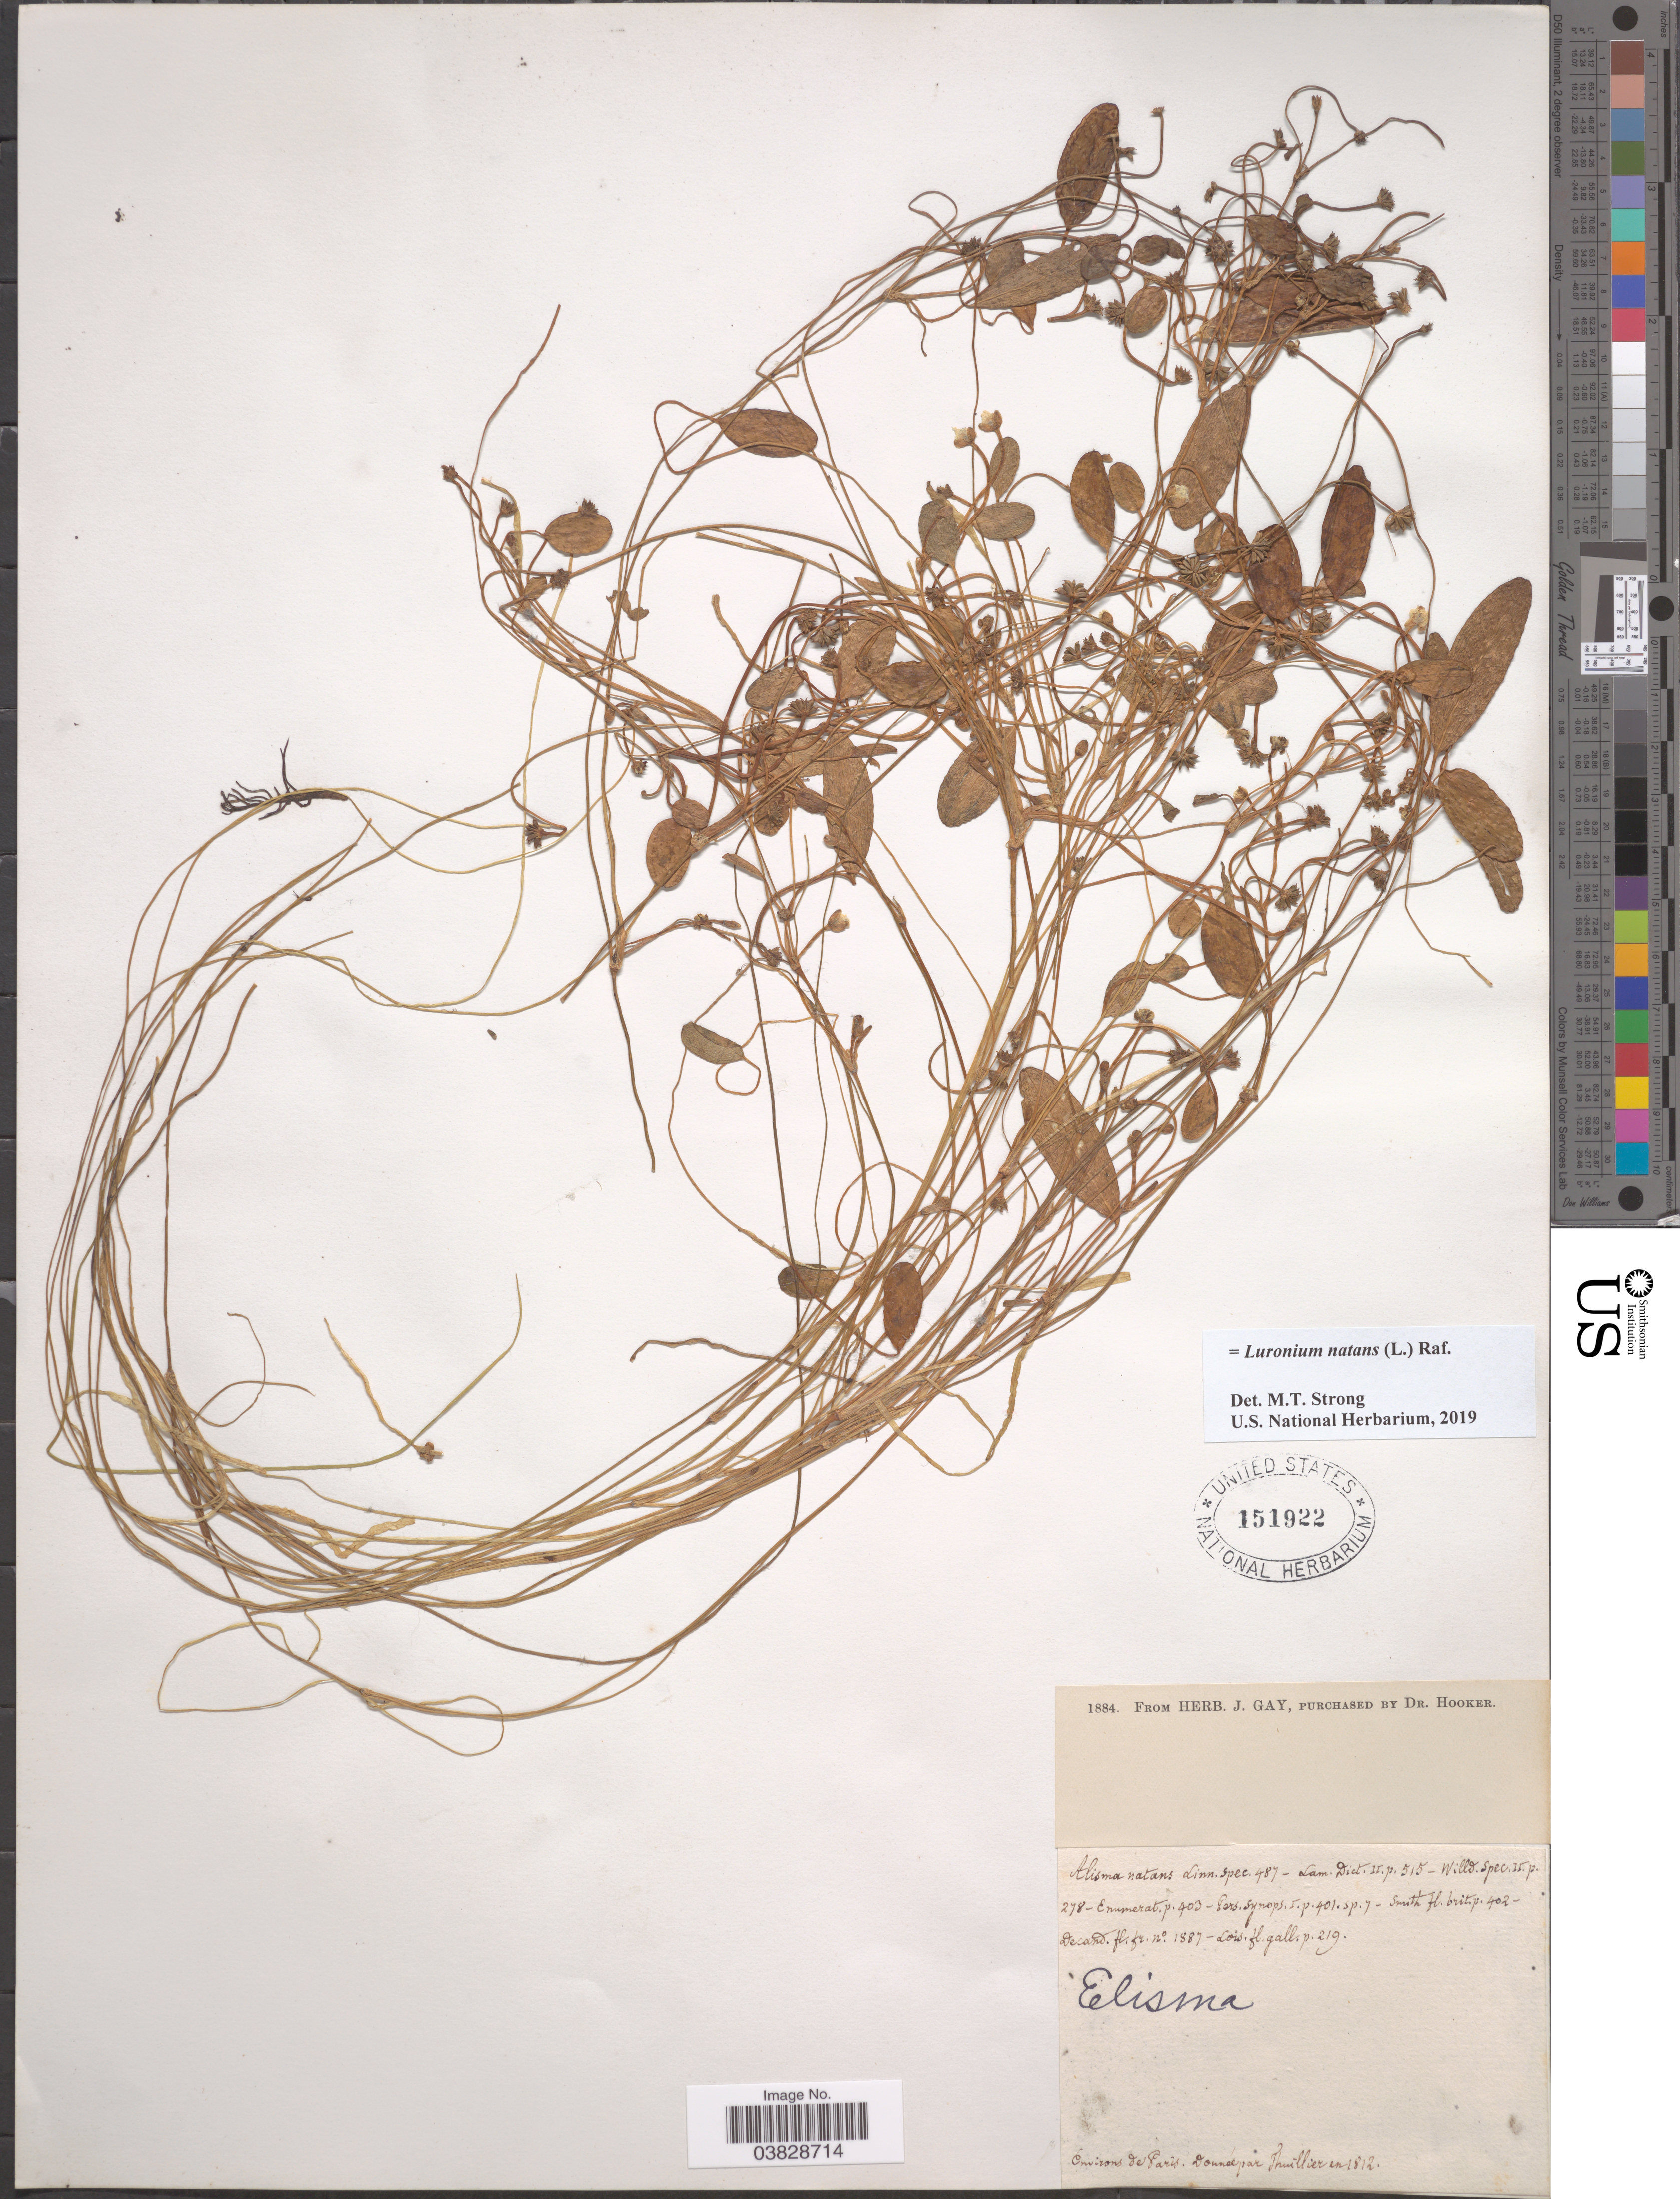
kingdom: Plantae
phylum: Tracheophyta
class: Liliopsida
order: Alismatales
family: Alismataceae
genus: Luronium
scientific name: Luronium natans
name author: (L.) Raf.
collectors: ex herb. J. Gay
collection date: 1812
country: France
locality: Environs de Paris.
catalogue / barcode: US 151922